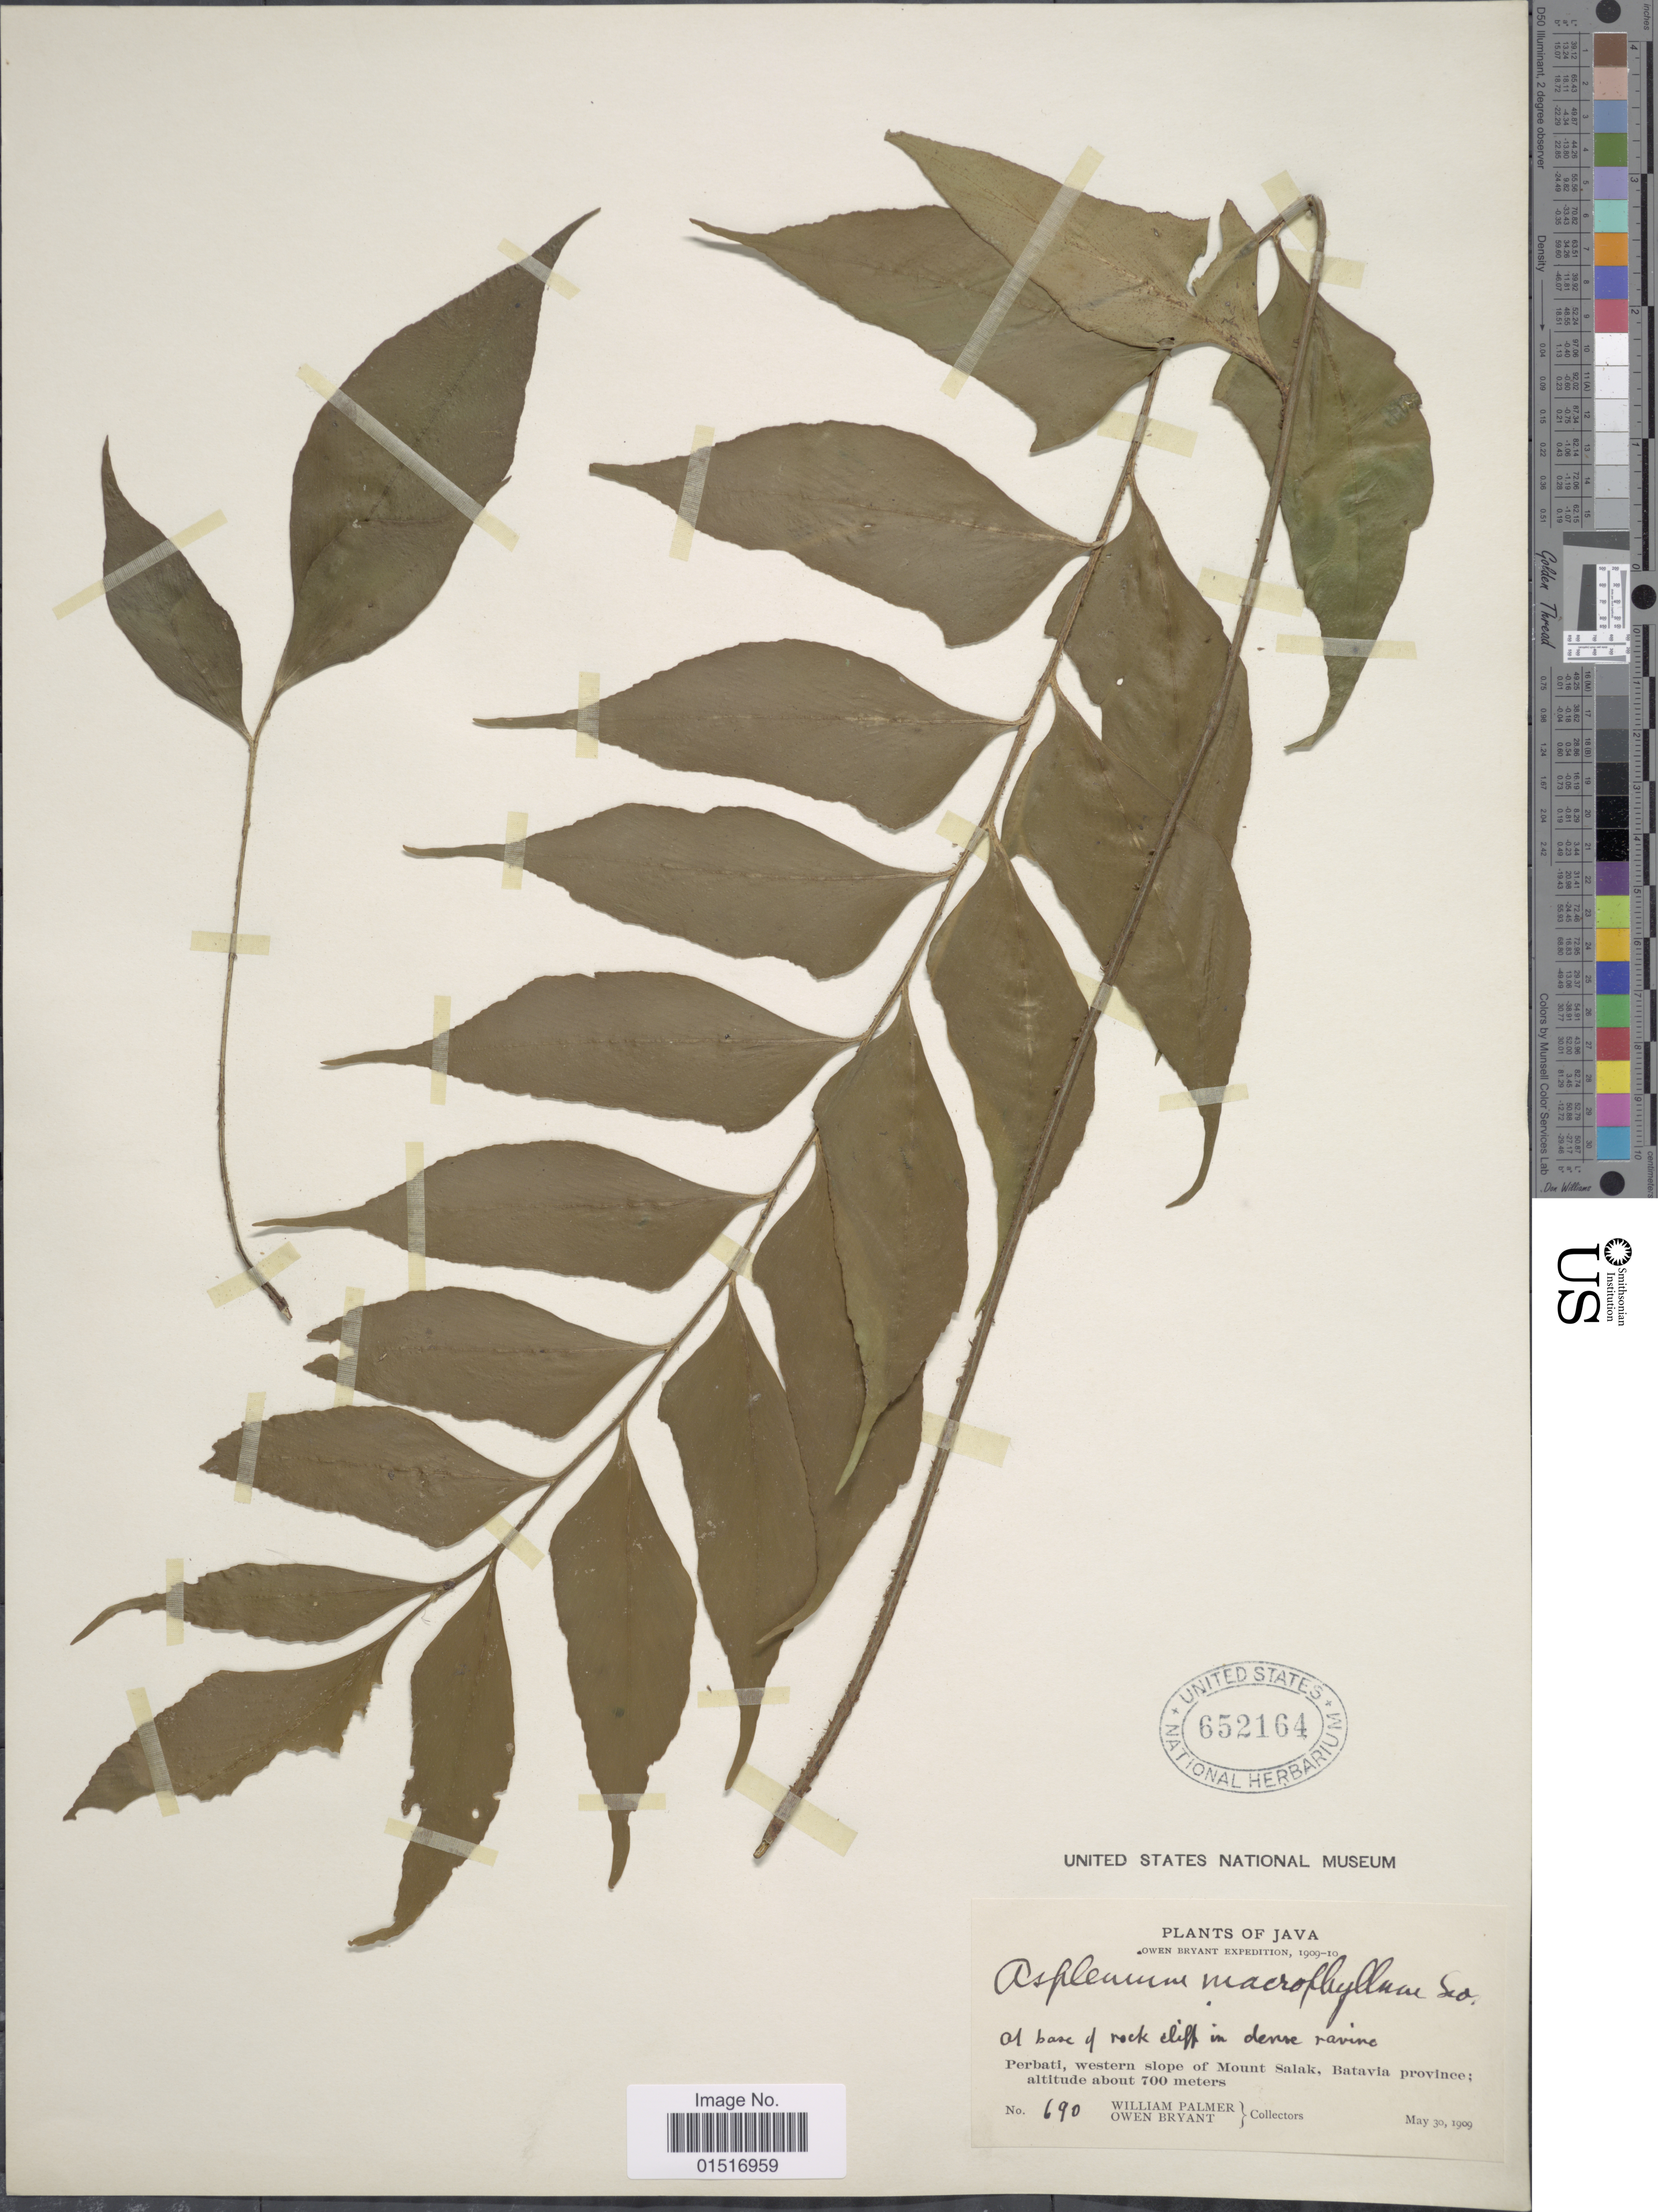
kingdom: Plantae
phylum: Tracheophyta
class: Polypodiopsida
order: Polypodiales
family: Aspleniaceae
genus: Asplenium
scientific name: Asplenium polyodon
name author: G. Forst.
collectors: W. Palmer & O. Bryant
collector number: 690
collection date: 1909-05-30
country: Indonesia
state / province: Java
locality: Perbati, western slope of Mount Salak, Batavia province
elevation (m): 700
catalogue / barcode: US 652164